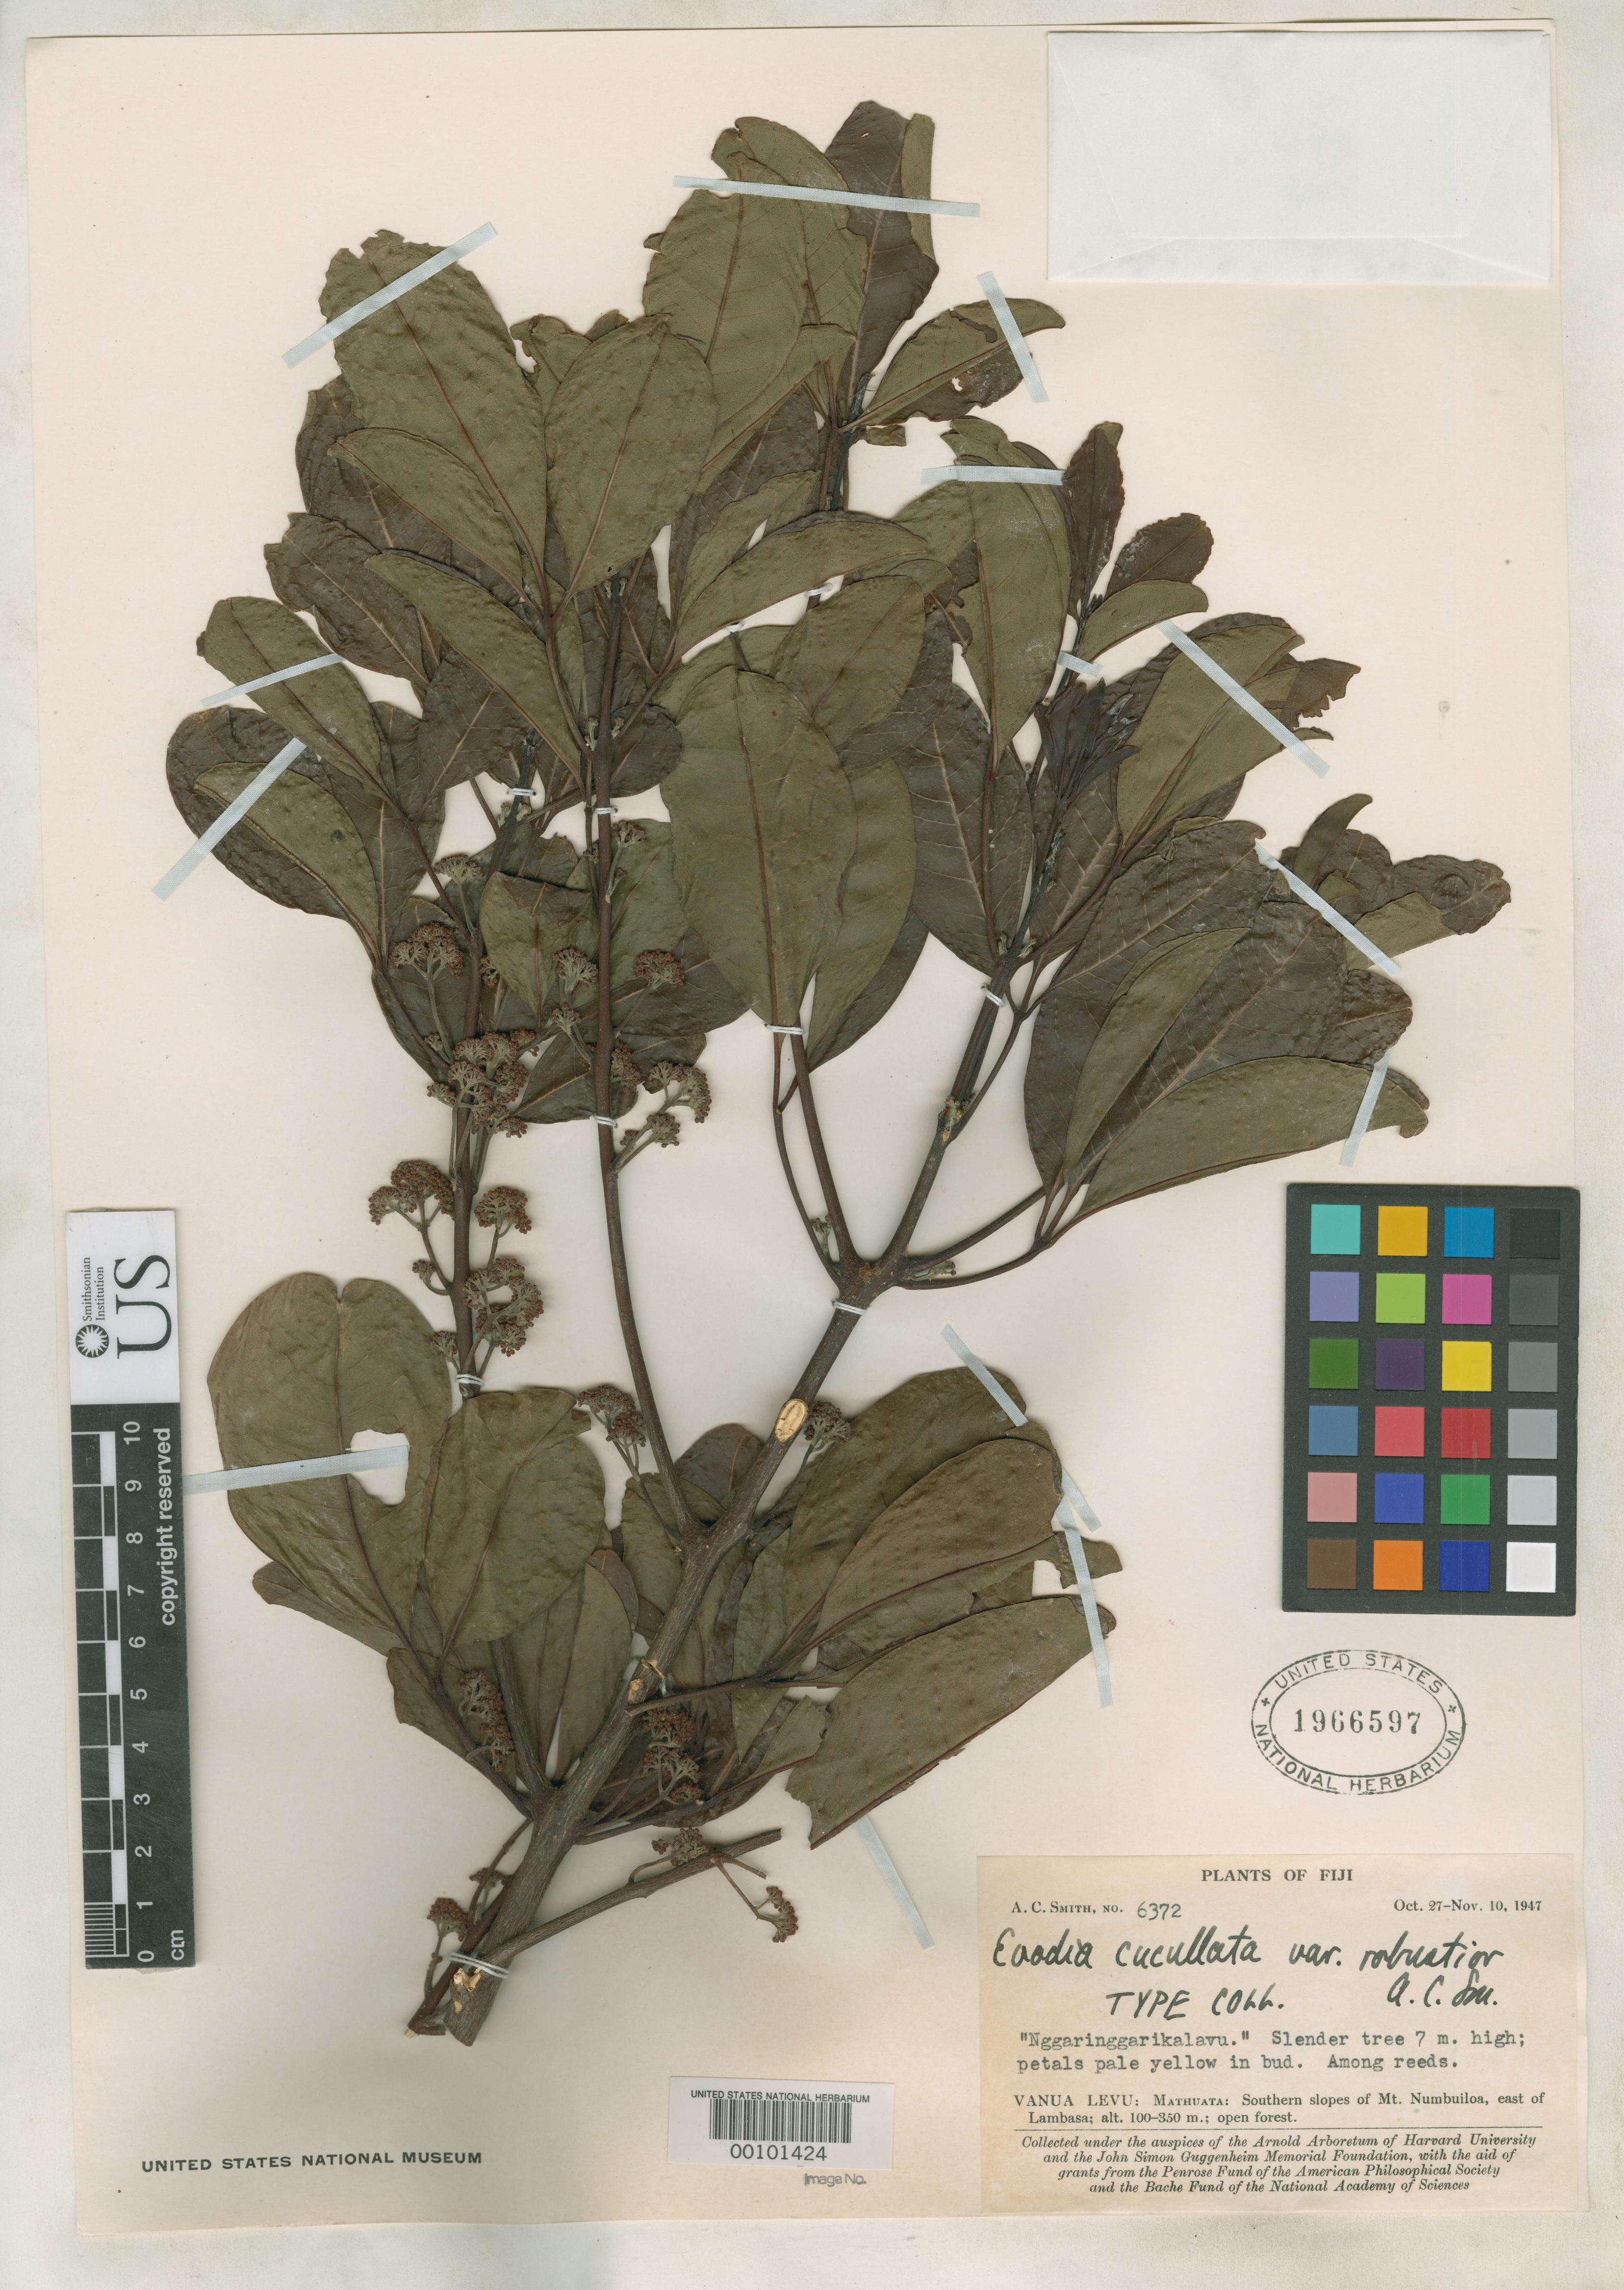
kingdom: Plantae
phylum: Tracheophyta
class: Magnoliopsida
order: Sapindales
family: Rutaceae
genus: Euodia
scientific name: Euodia cucullata var. robustior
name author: A.C. Sm.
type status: Isotype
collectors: A. C. Smith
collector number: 6372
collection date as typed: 27 Oct 1947 to 10 Nov 1947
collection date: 1947-10-27/1947-11-10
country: Fiji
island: Macuata-i-wai [Mathuata-i-wai]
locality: Mathuata, Mt. Numbuiloa, E of Lambasa. [Vanua Levu Group]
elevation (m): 100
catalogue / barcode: US 1966597